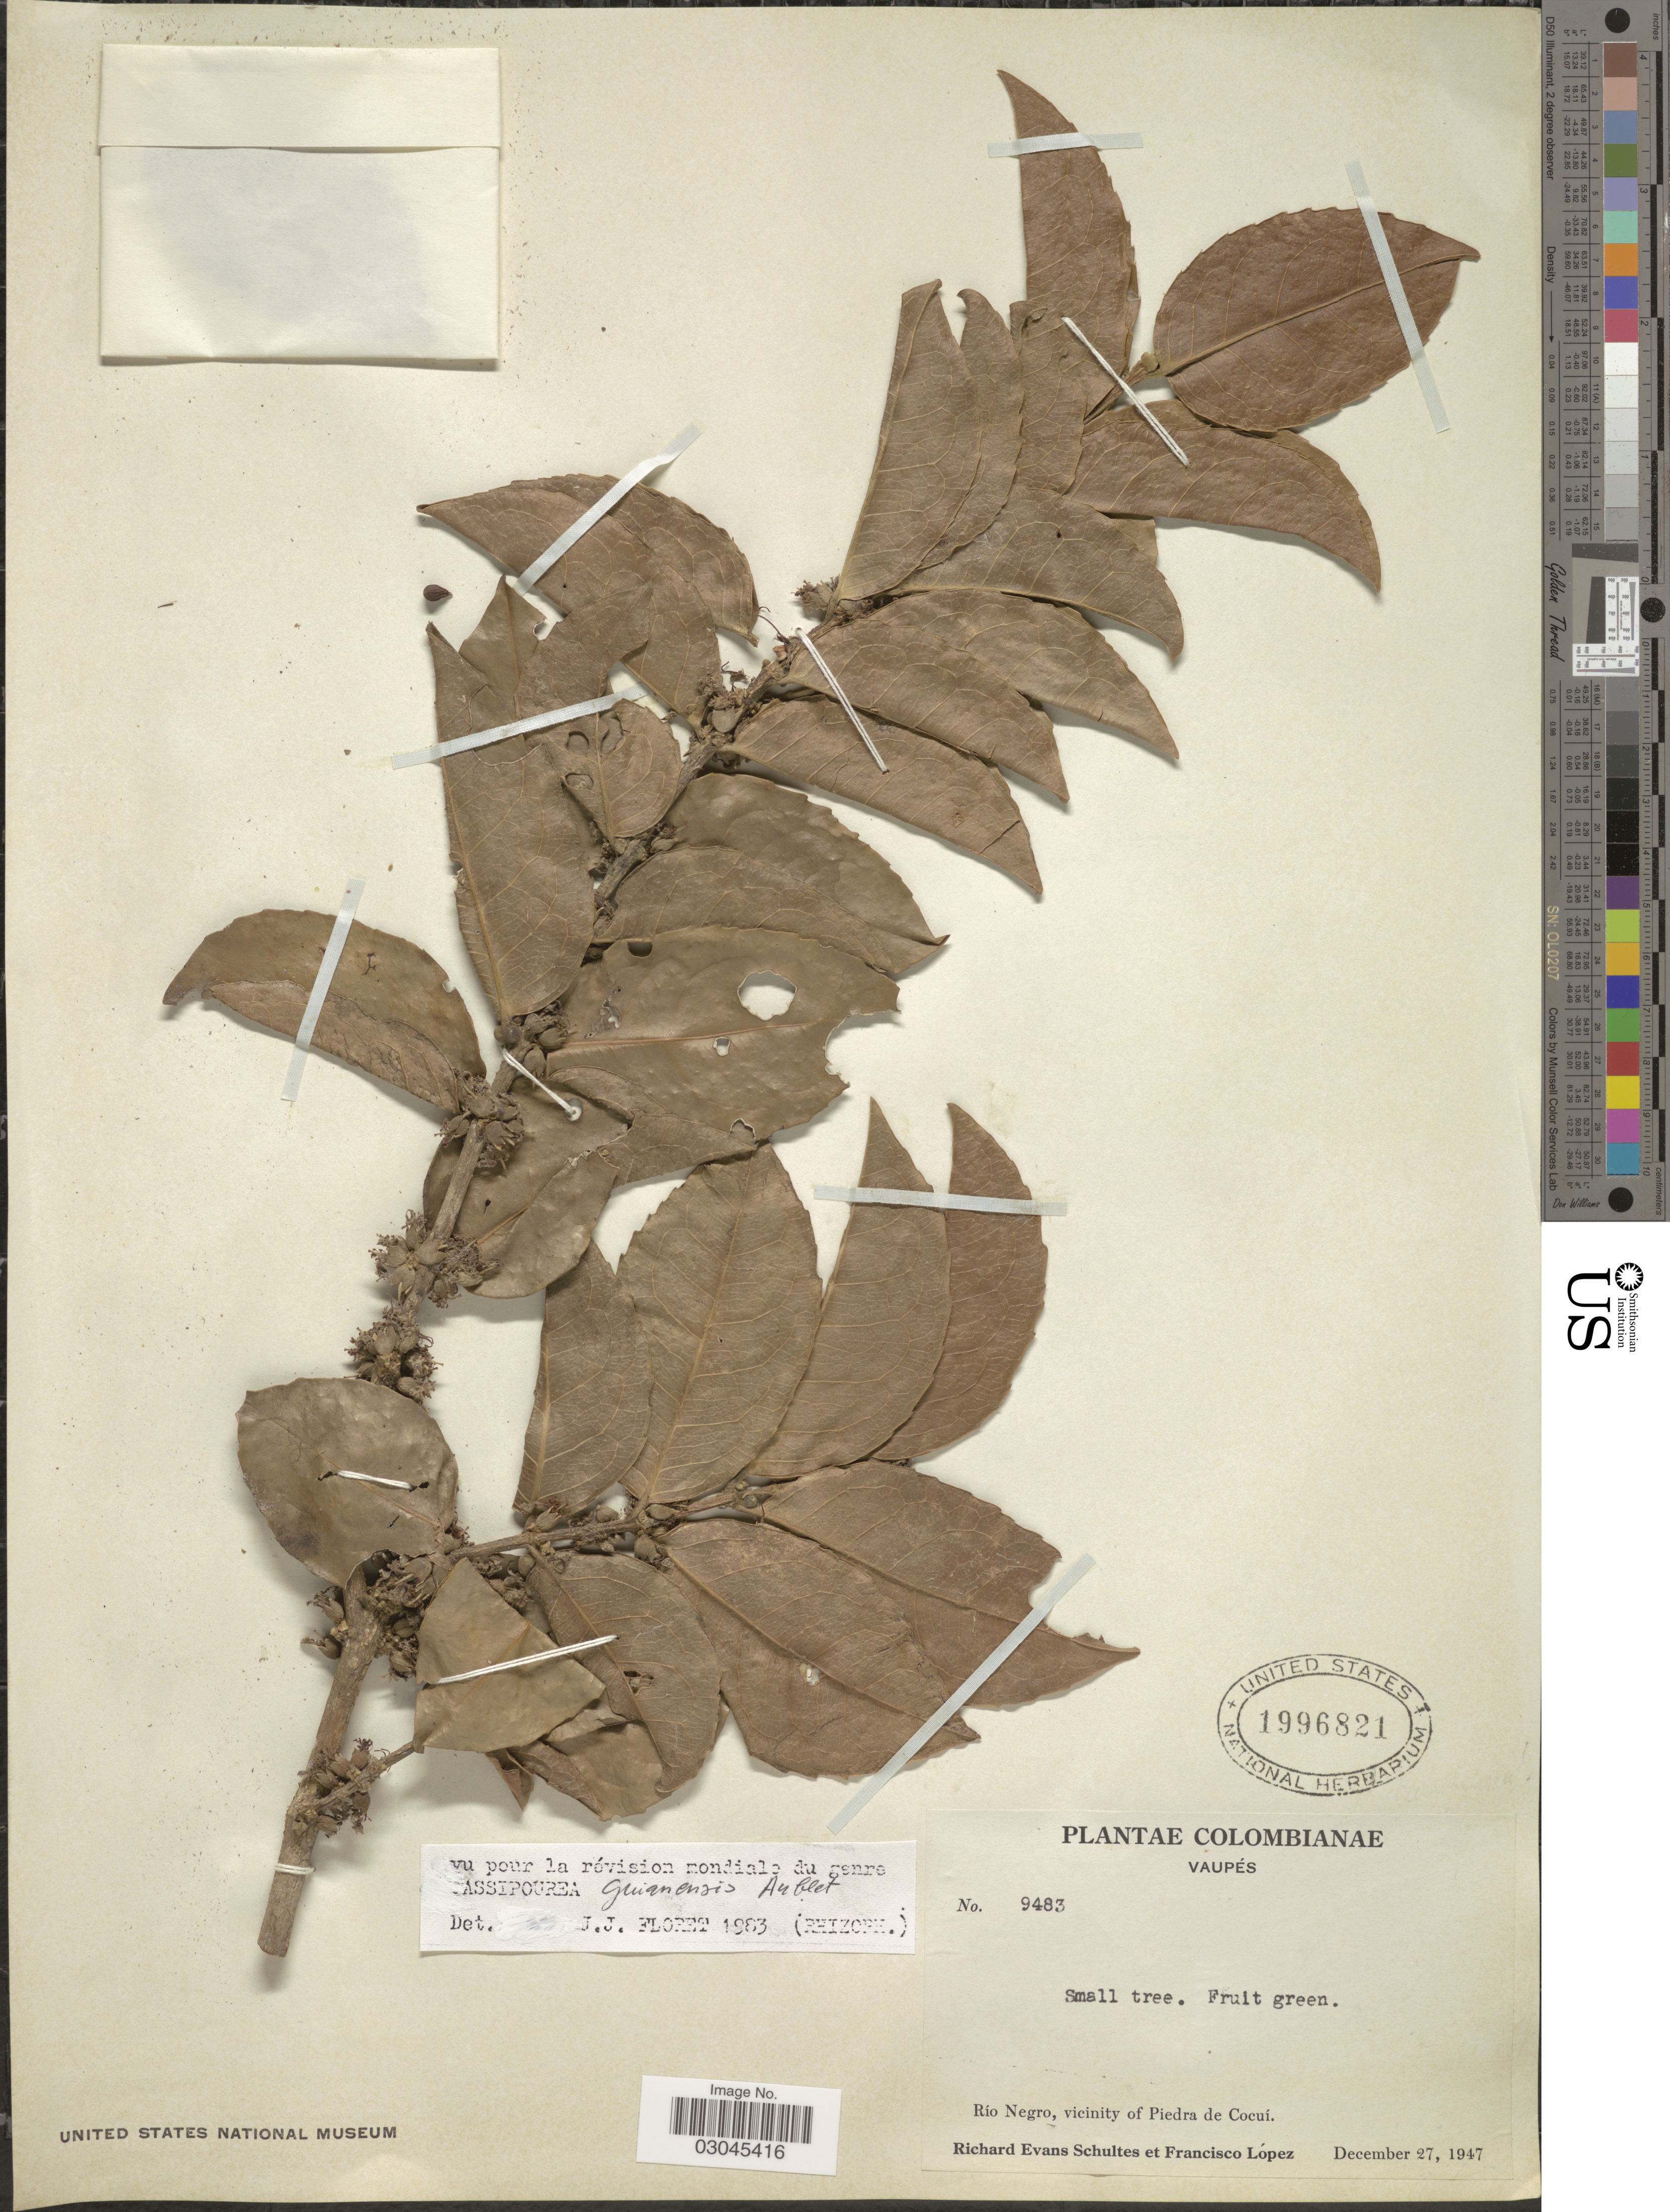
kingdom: Plantae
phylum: Tracheophyta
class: Magnoliopsida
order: Malpighiales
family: Rhizophoraceae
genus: Cassipourea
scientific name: Cassipourea guianensis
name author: Aubl.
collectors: R. E. Schultes & F. Lopéz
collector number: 9483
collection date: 1947-12-27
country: Colombia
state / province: Vaupés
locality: Río Negro, vicinity of Piedra de Cocuí.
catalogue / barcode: US 1996821